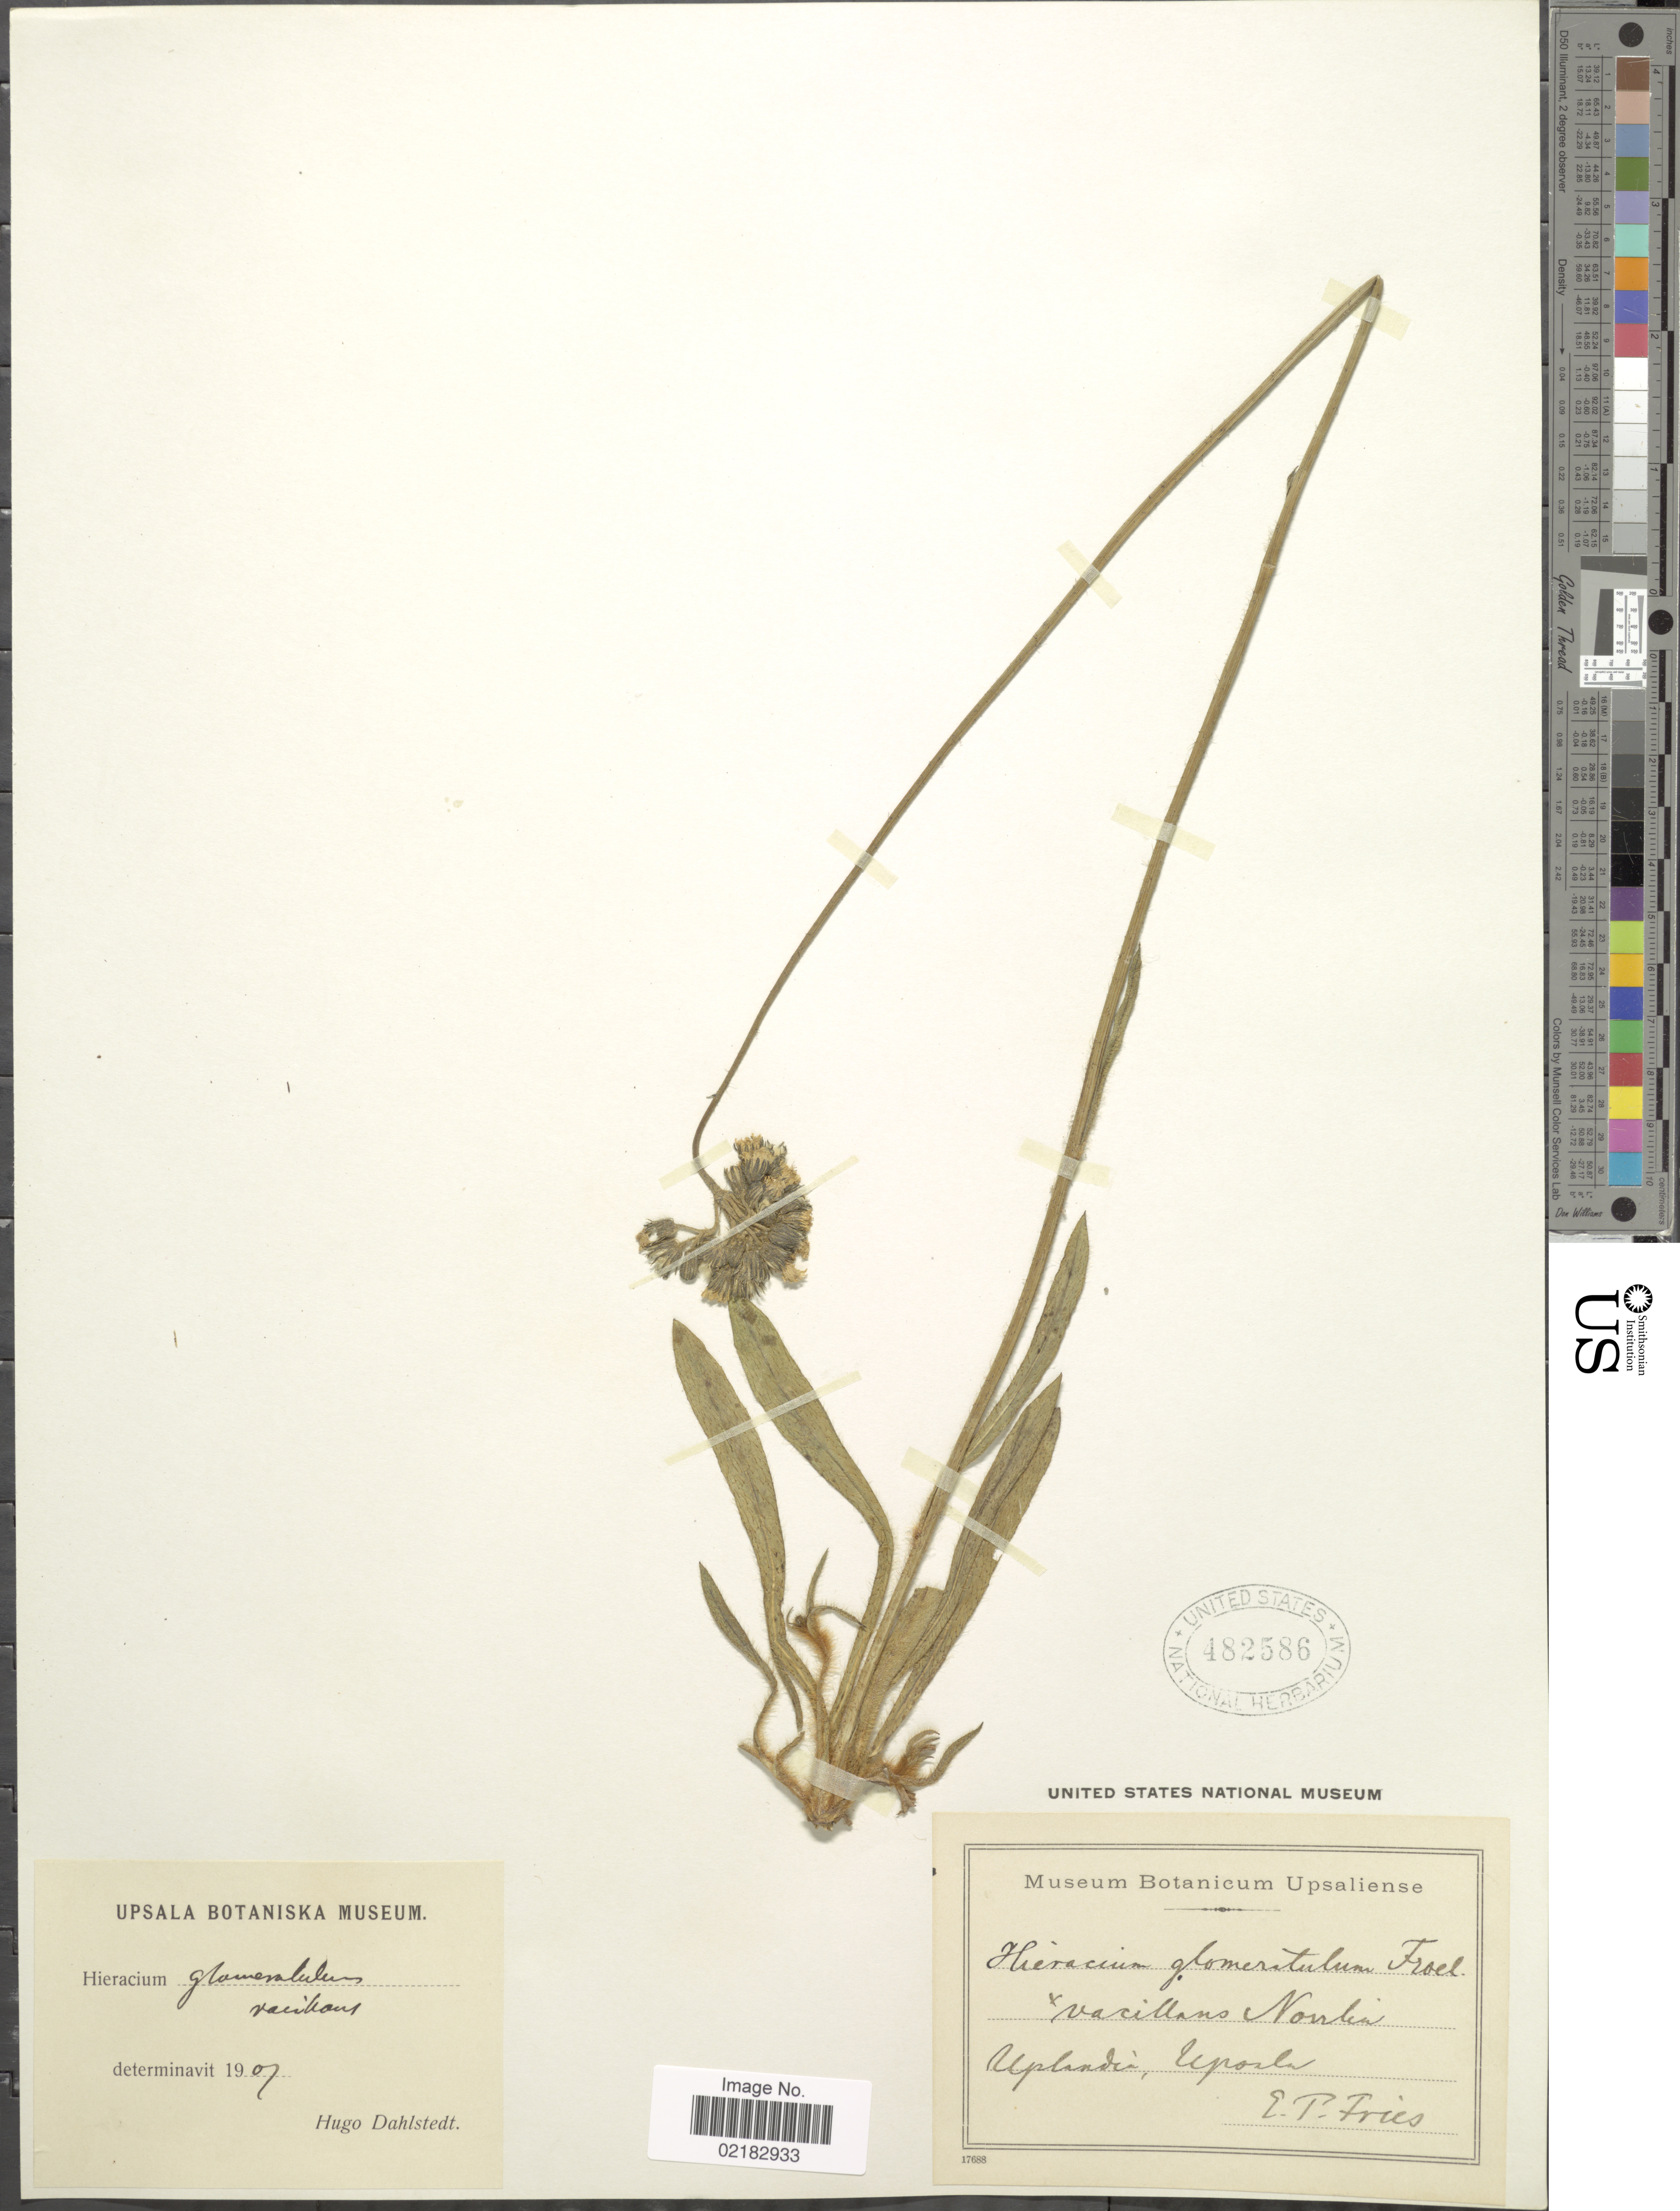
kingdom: Plantae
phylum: Tracheophyta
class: Magnoliopsida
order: Asterales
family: Asteraceae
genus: Pilosella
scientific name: Pilosella glomerata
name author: (Froel.) Fr.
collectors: E. Fries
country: Sweden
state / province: Uppsala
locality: Uplandia, Upsala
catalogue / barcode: US 482586